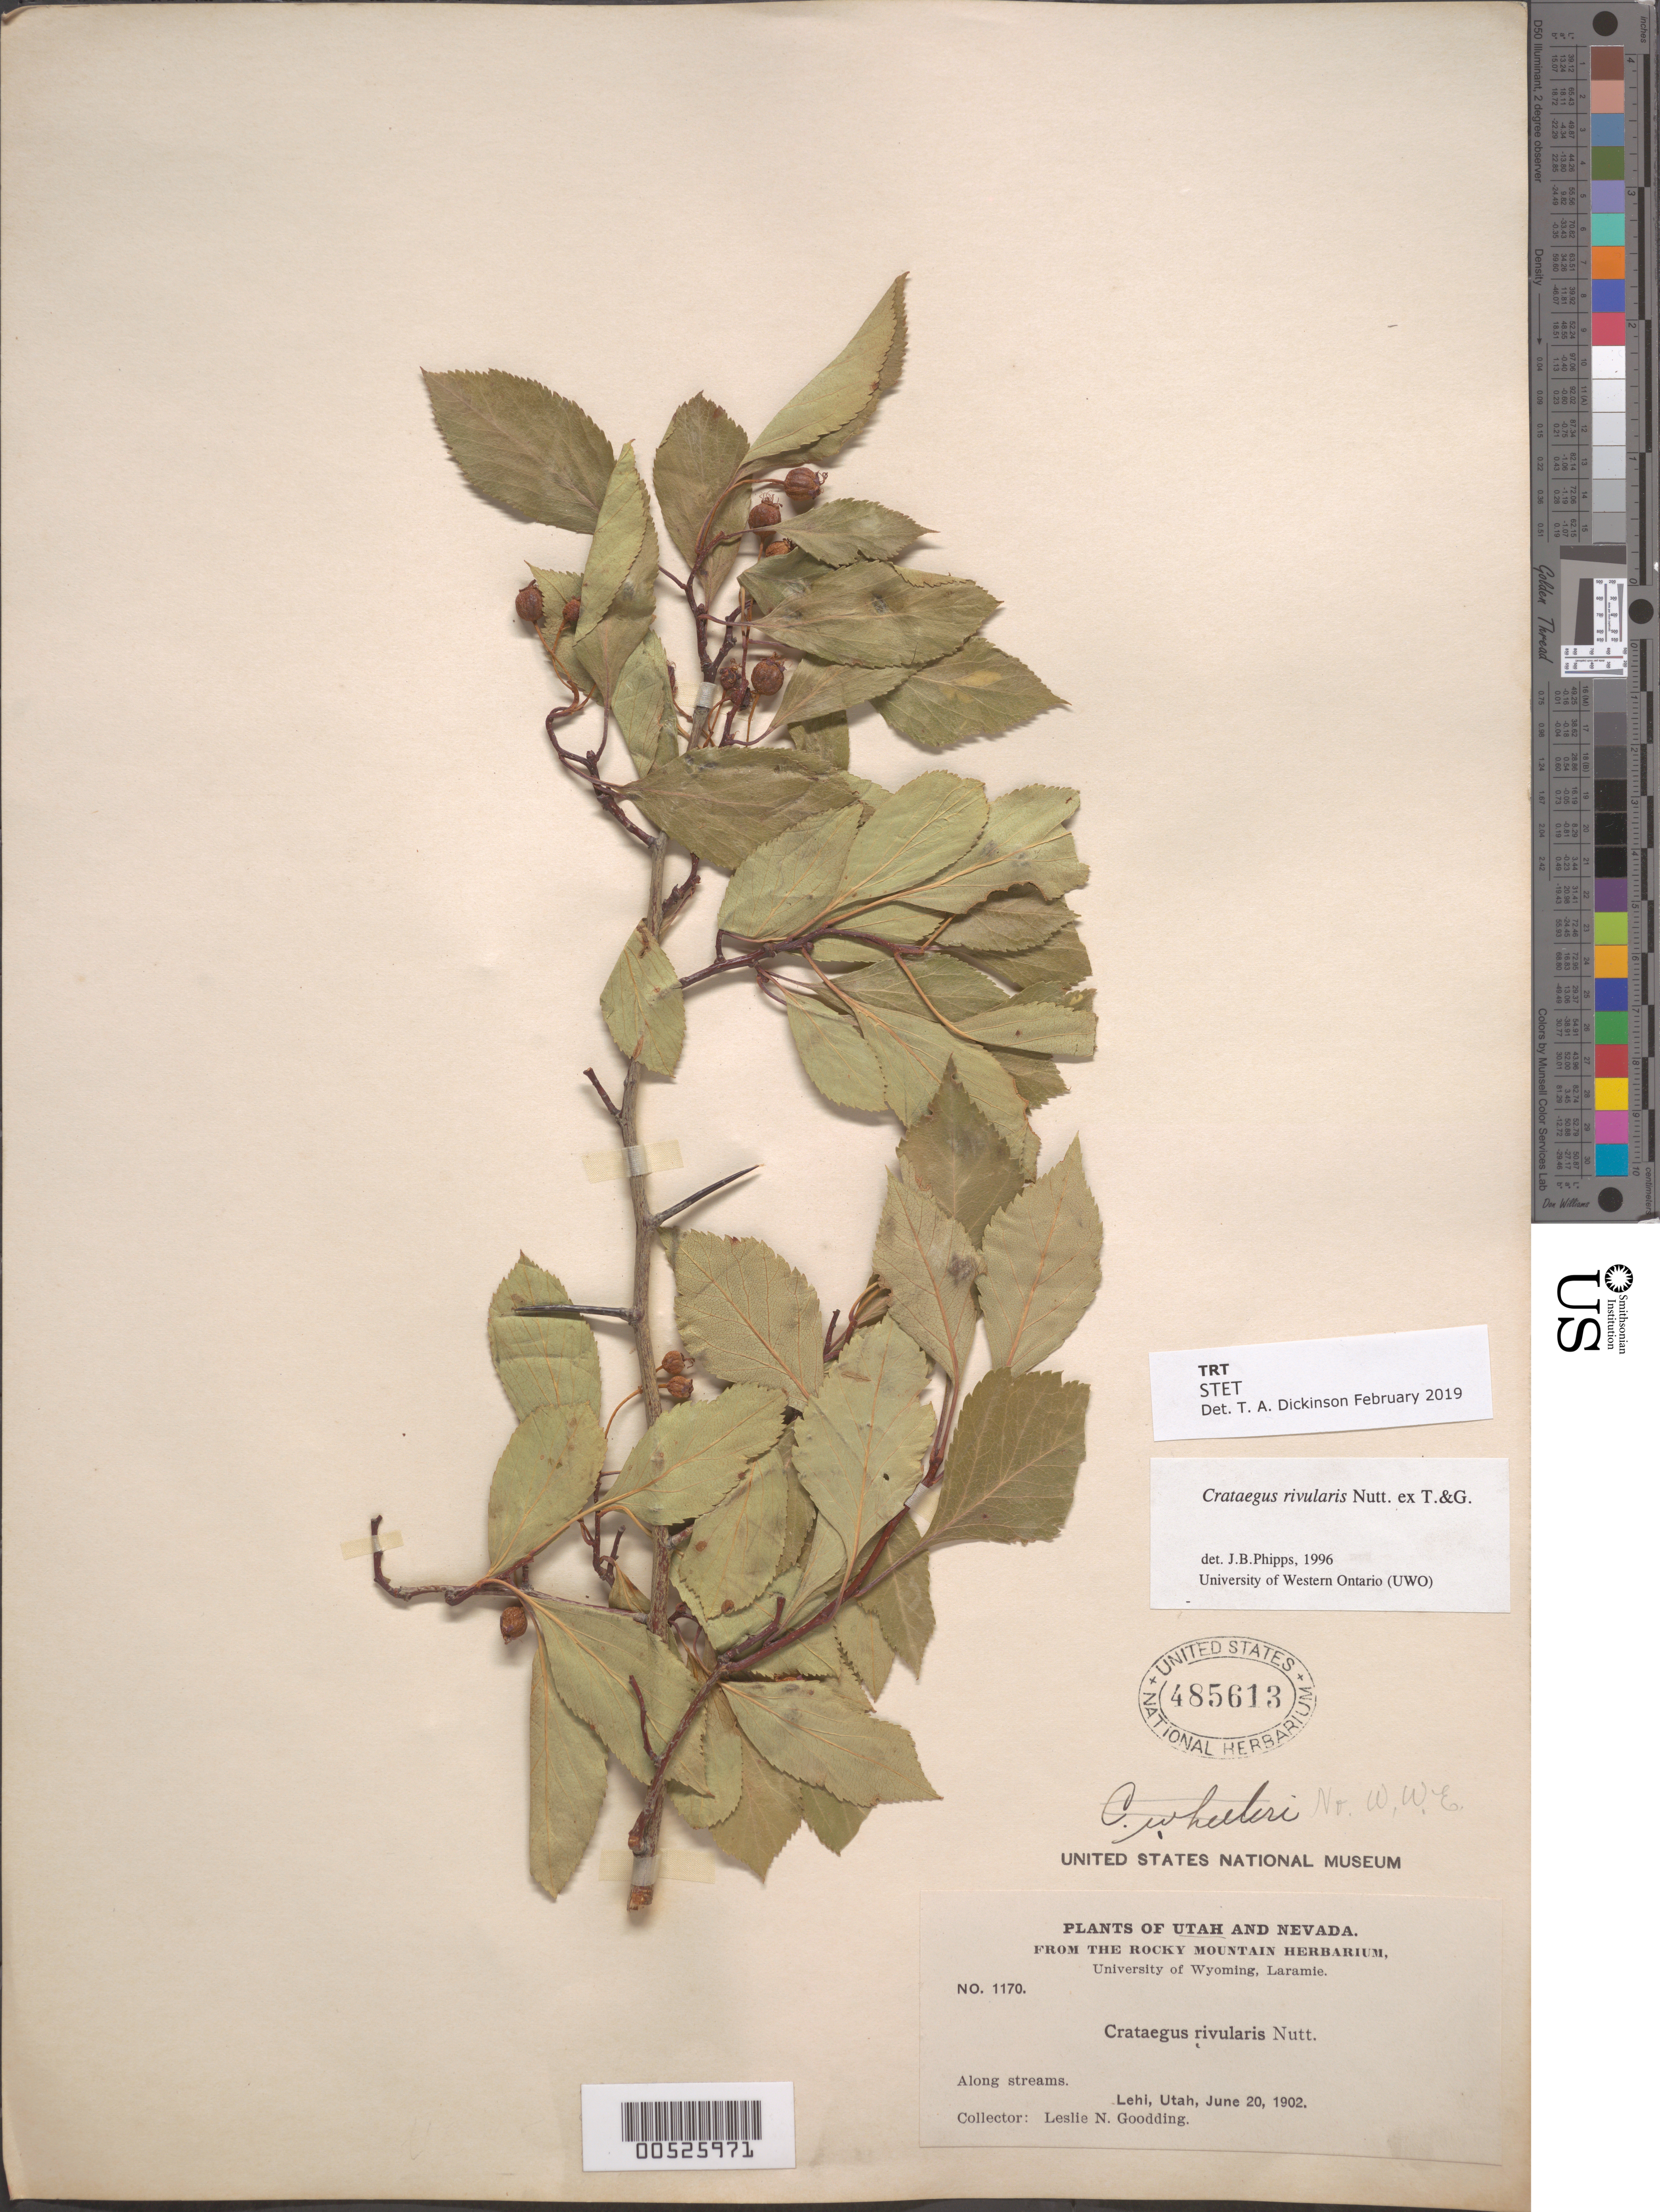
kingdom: Plantae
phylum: Tracheophyta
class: Magnoliopsida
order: Rosales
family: Rosaceae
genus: Crataegus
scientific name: Crataegus rivularis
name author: Nutt.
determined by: Phipps, James B., (UWO), University of Western Ontario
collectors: L. N. Goodding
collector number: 1170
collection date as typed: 20 Jun 1902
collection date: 1902-06-20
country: United States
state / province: Utah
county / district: Utah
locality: Lehi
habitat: Along streams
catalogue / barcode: US 485613